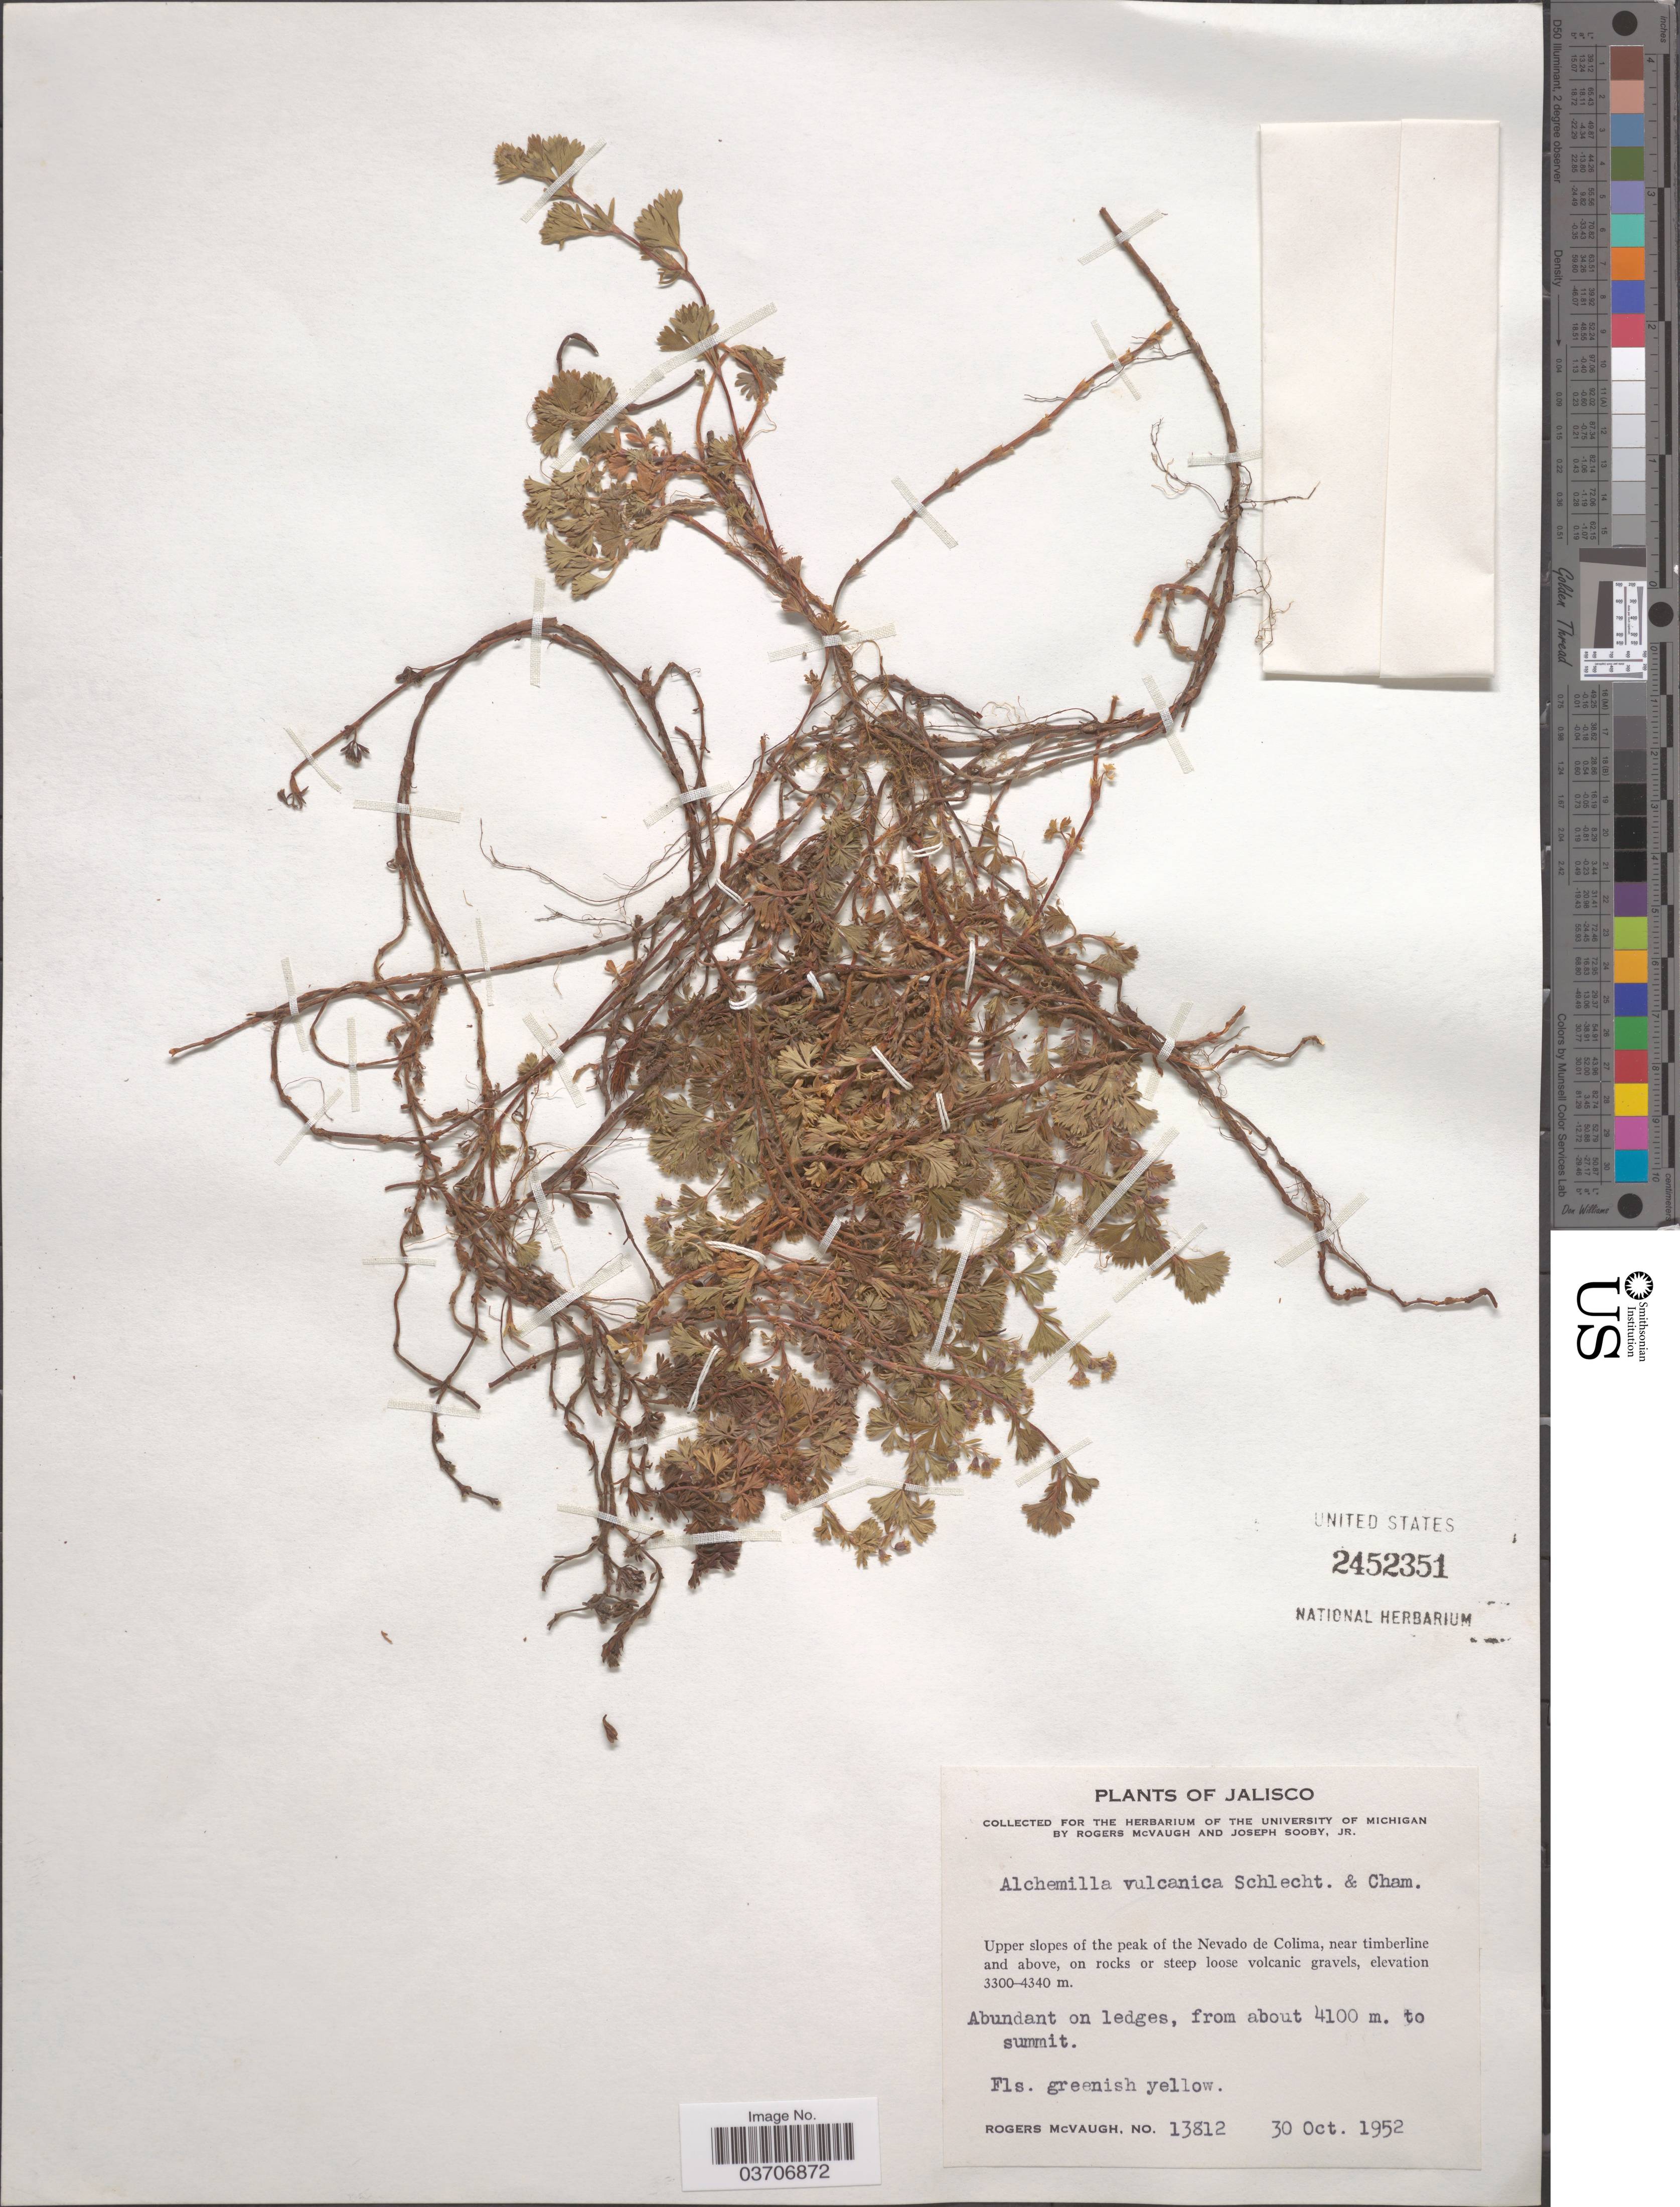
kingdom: Plantae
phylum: Tracheophyta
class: Magnoliopsida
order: Rosales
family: Rosaceae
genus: Lachemilla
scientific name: Lachemilla vulcanica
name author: (Cham. & Schltdl.) Rydb.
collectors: R. McVaugh & J. Sooby Jr.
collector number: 13812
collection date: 1952-10-30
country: Mexico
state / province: Jalisco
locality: Upper slopes of the peak of the Nevado de Colima, near timberline and above, on rocks or steep loose volcanic gravels.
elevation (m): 4100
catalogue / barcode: US 2452351